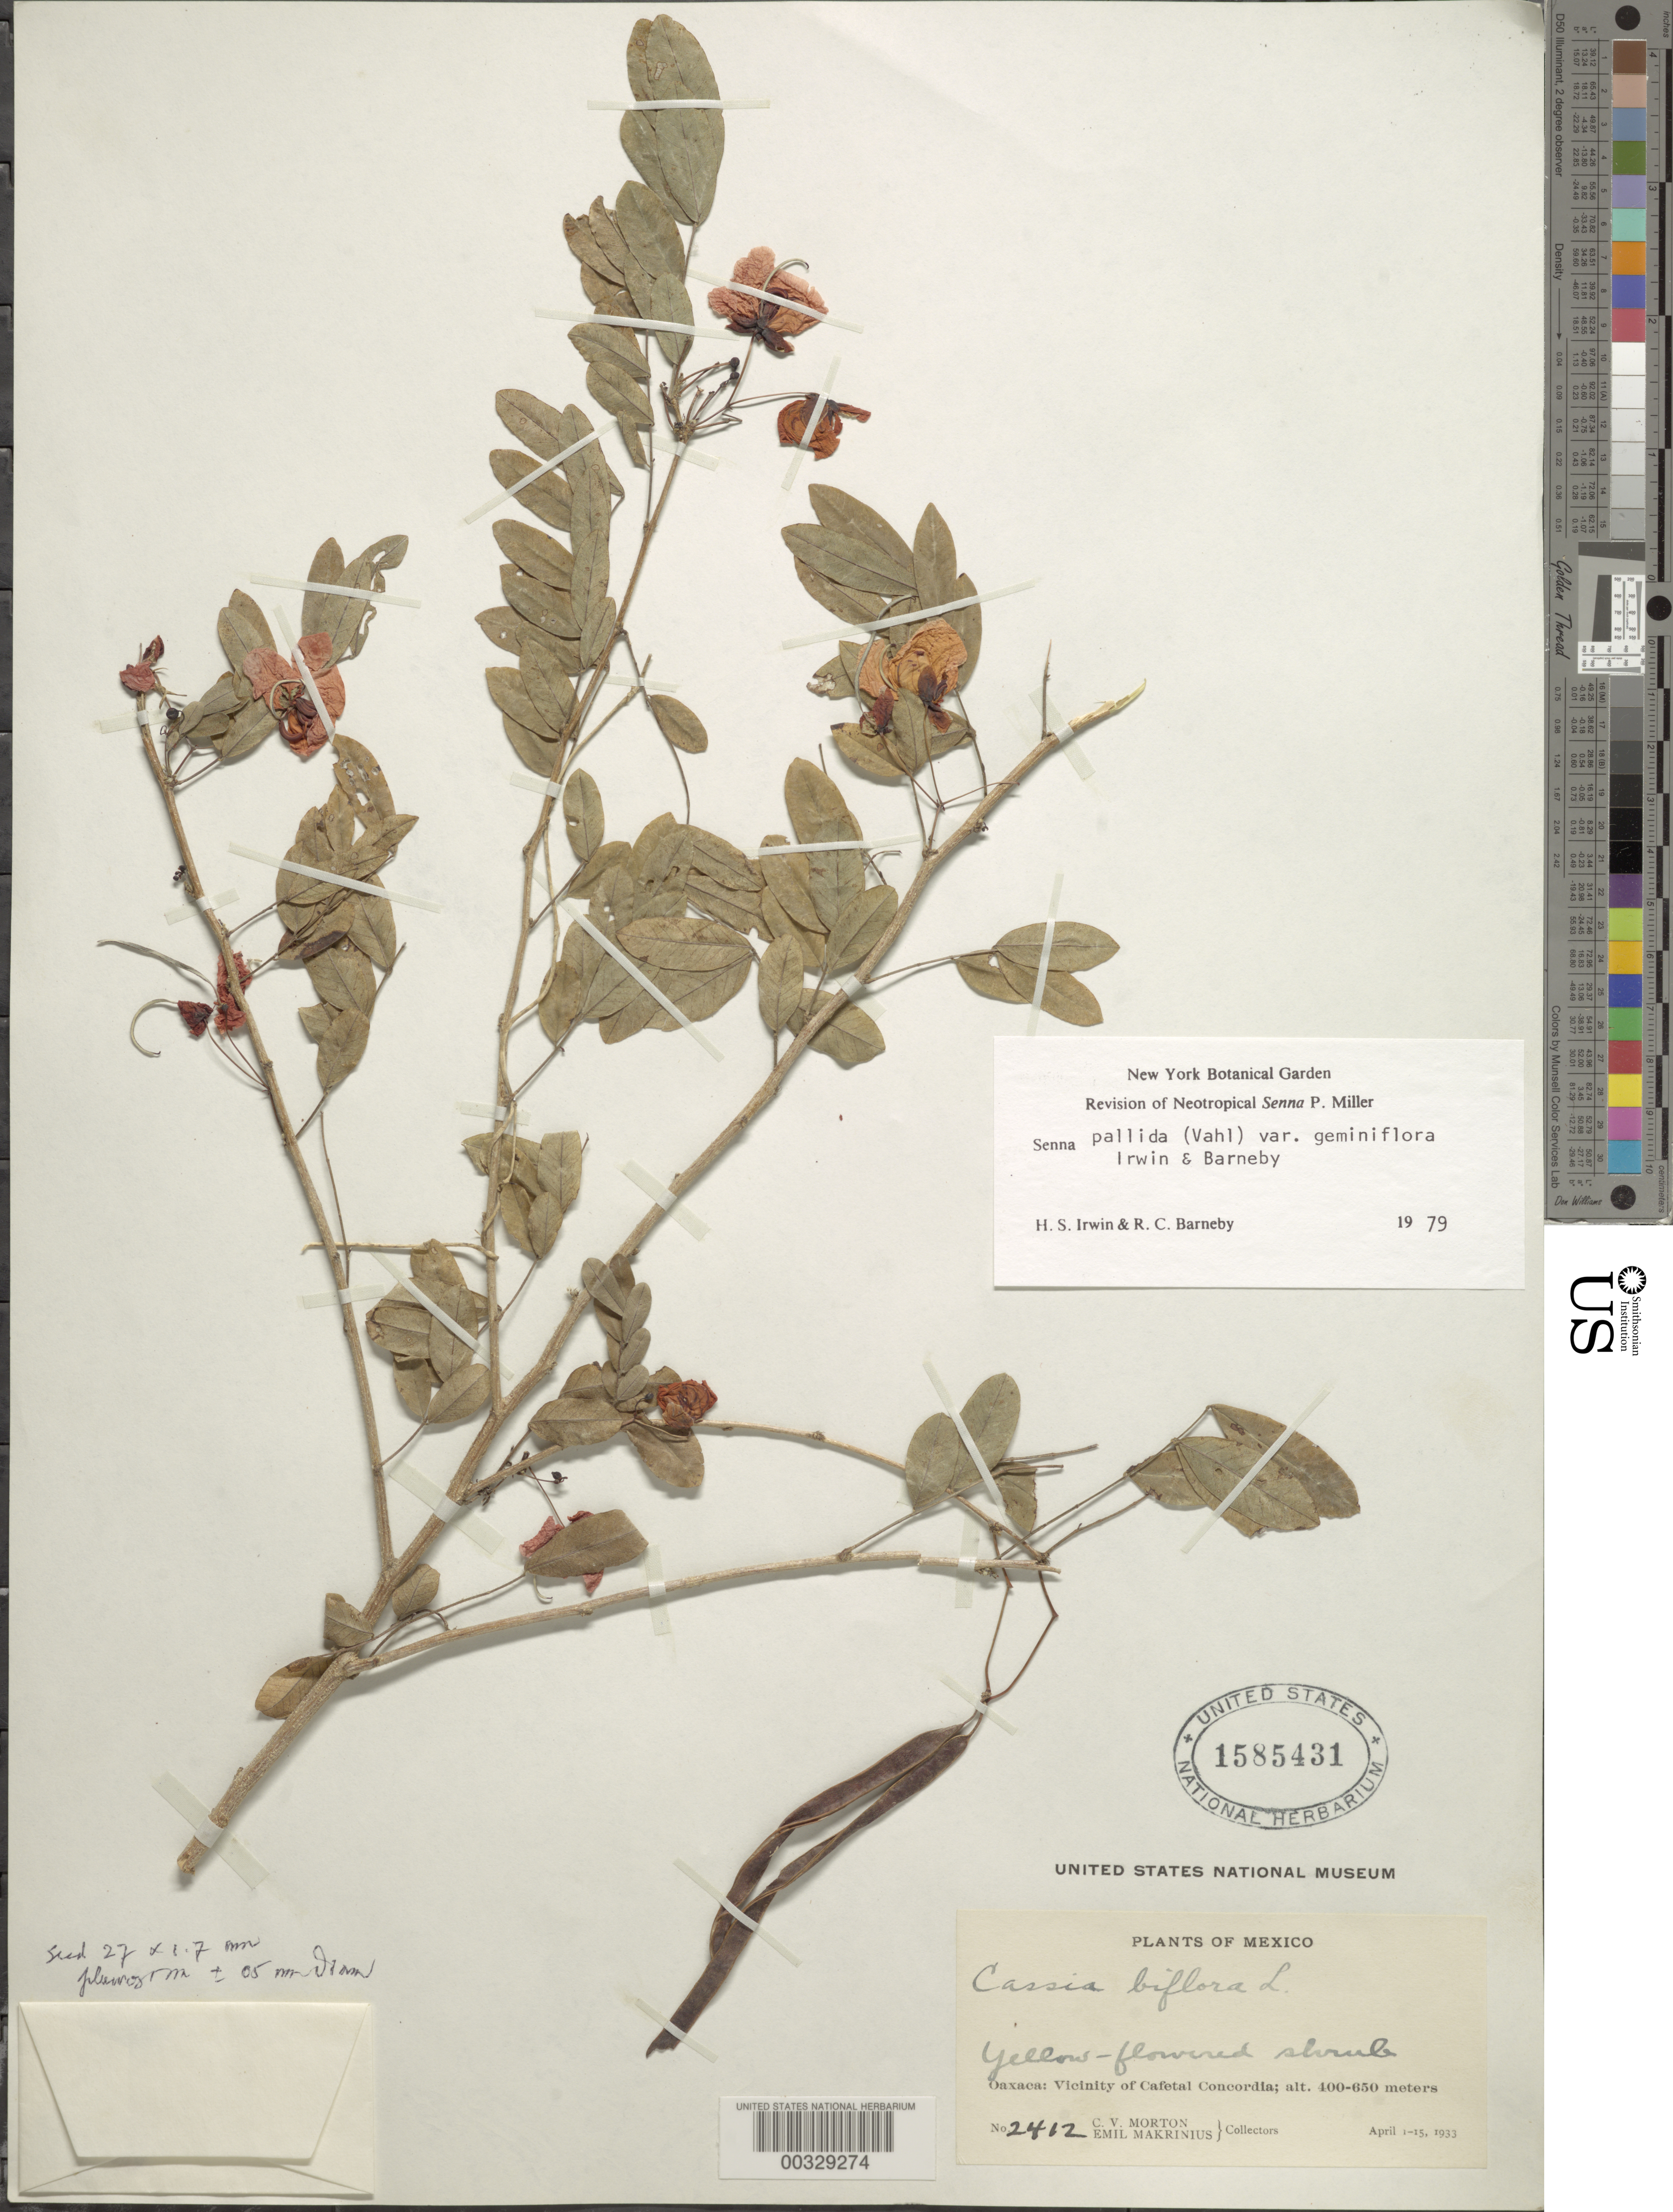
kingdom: Plantae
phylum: Tracheophyta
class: Magnoliopsida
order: Fabales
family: Fabaceae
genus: Senna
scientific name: Senna pallida var. geminiflora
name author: H.S. Irwin & Barneby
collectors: C. V. Morton & E. Makrinius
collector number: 2412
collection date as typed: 01 Apr 1933 to 15 Apr 1933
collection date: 1933-04-01/1933-04-15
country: Mexico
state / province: Oaxaca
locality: Vicinity of cafetal concordia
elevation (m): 400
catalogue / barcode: US 1585431